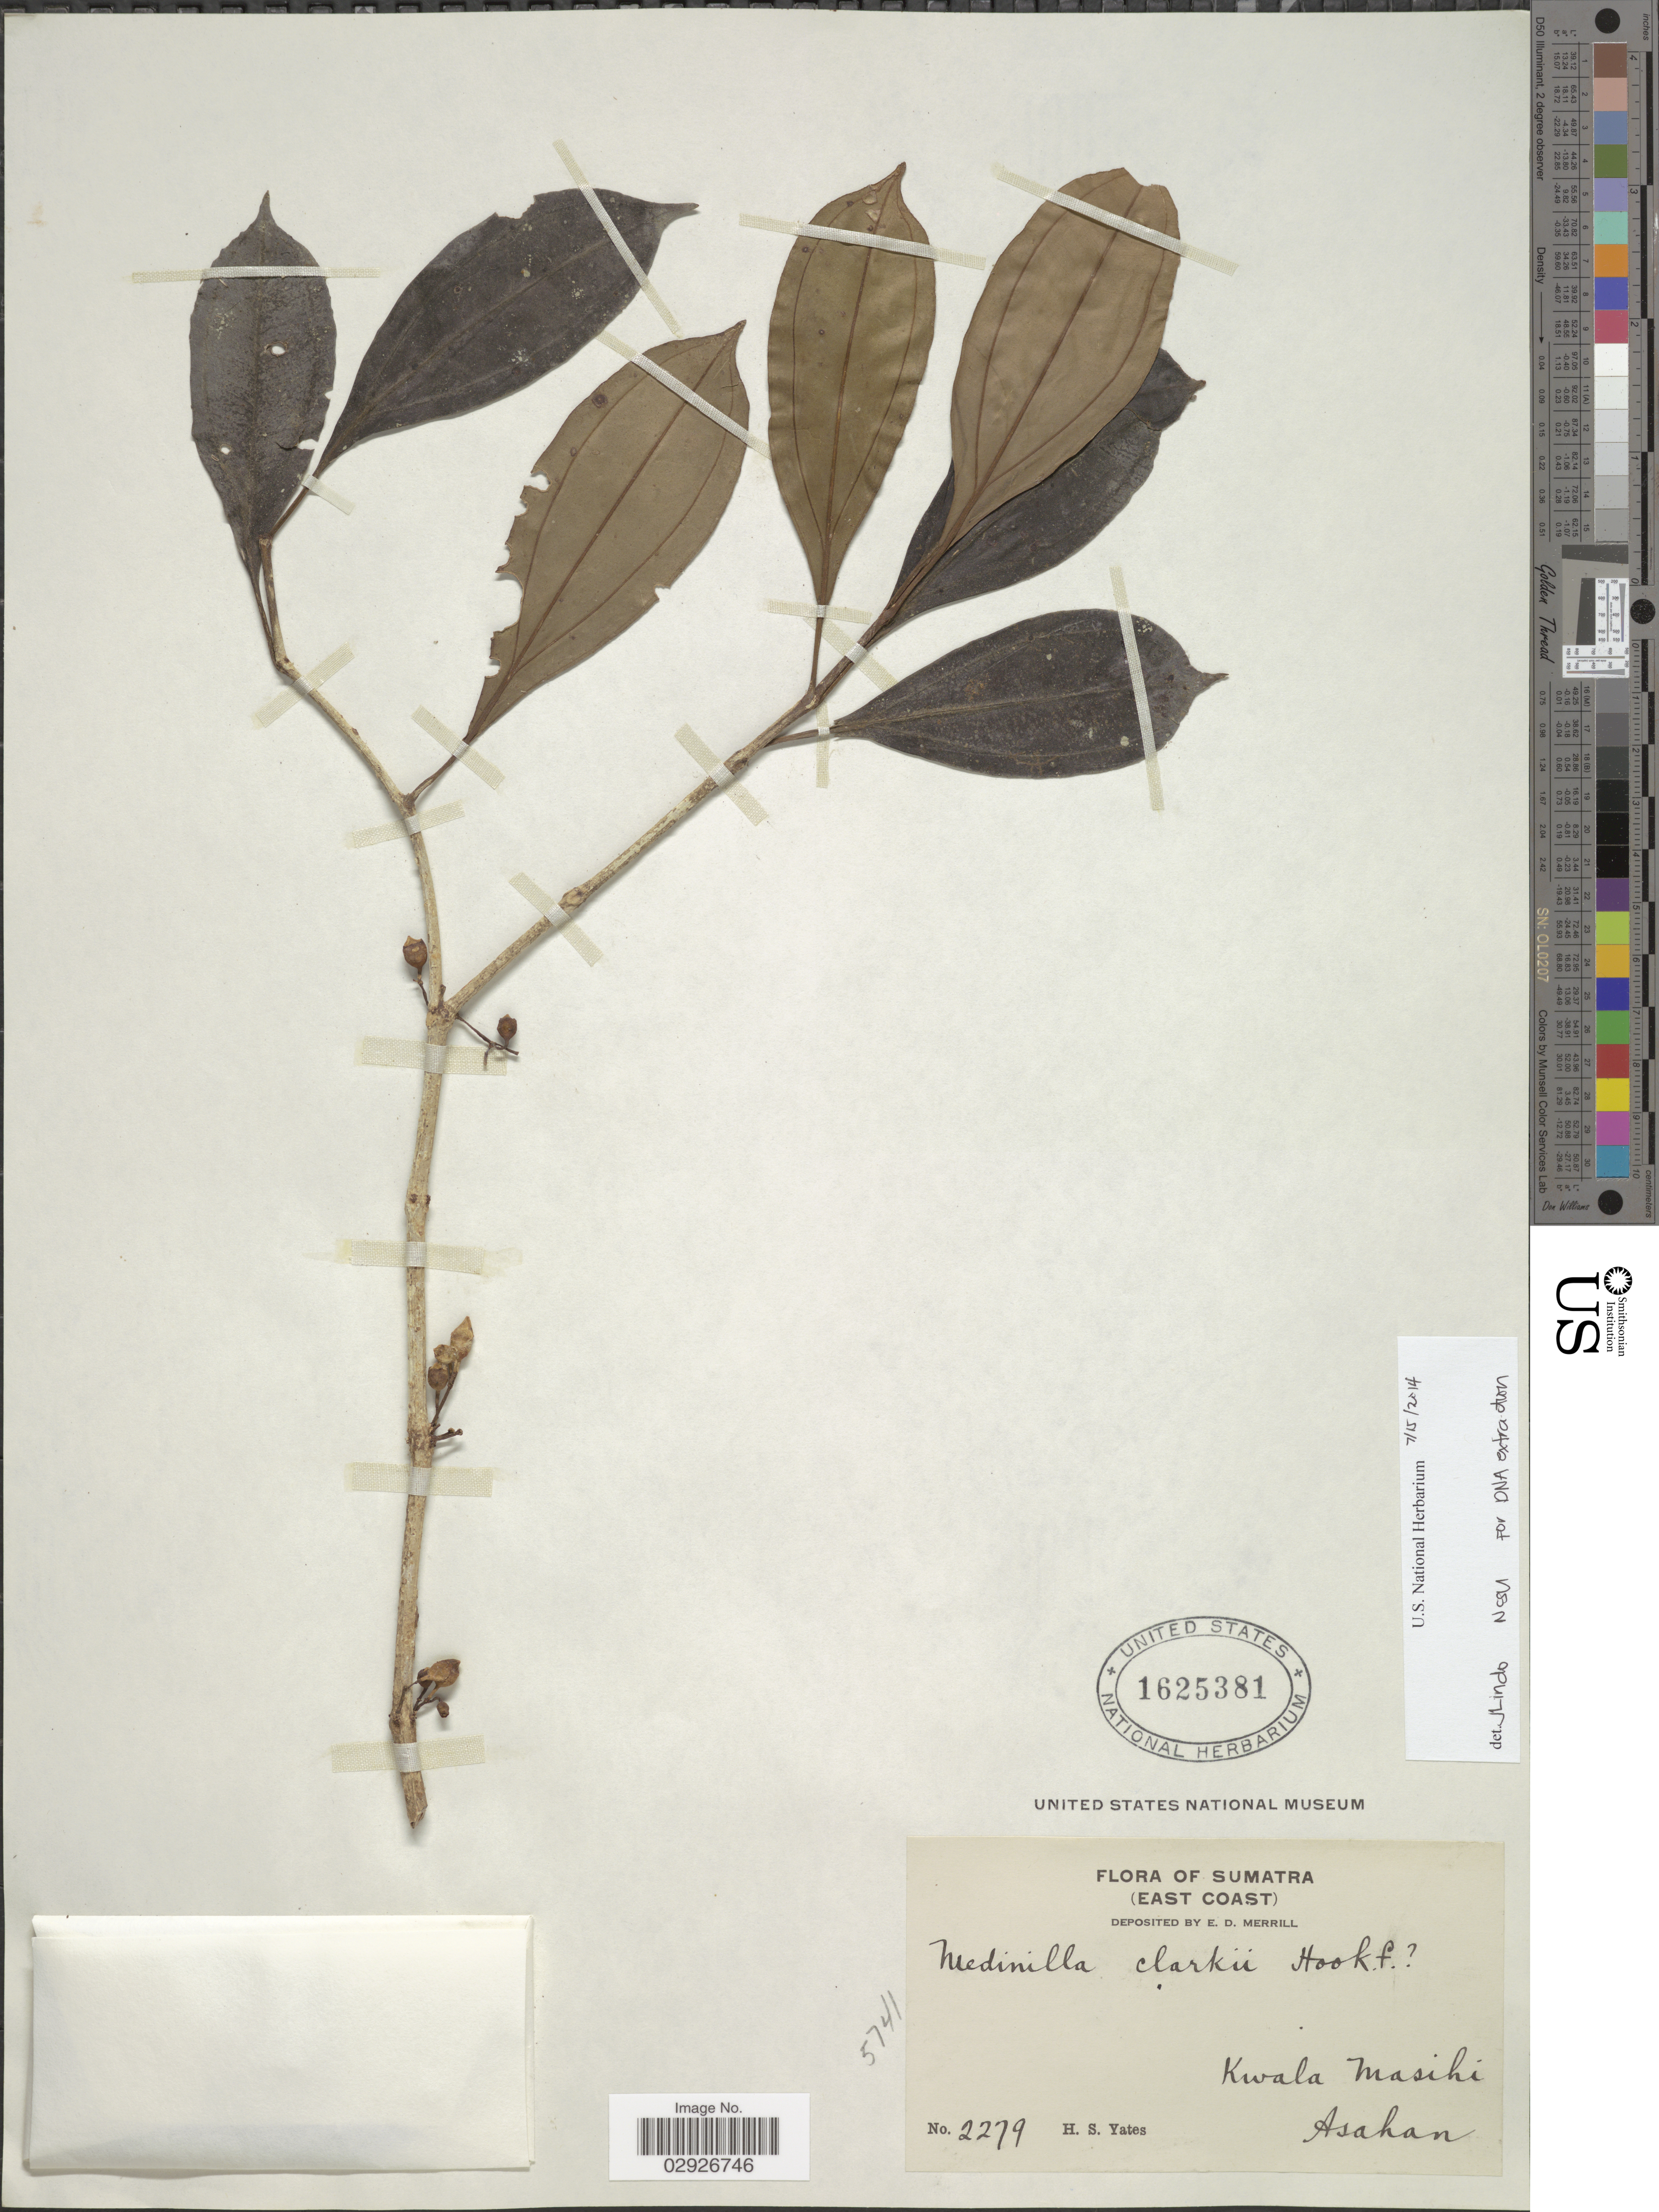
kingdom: Plantae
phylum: Tracheophyta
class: Magnoliopsida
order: Myrtales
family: Melastomataceae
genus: Medinilla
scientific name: Medinilla clarkei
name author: King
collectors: H. S. Yates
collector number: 2279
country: Indonesia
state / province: Sumatra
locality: (East Coast). Kwala Masihi, Asahan.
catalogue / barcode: US 1625381